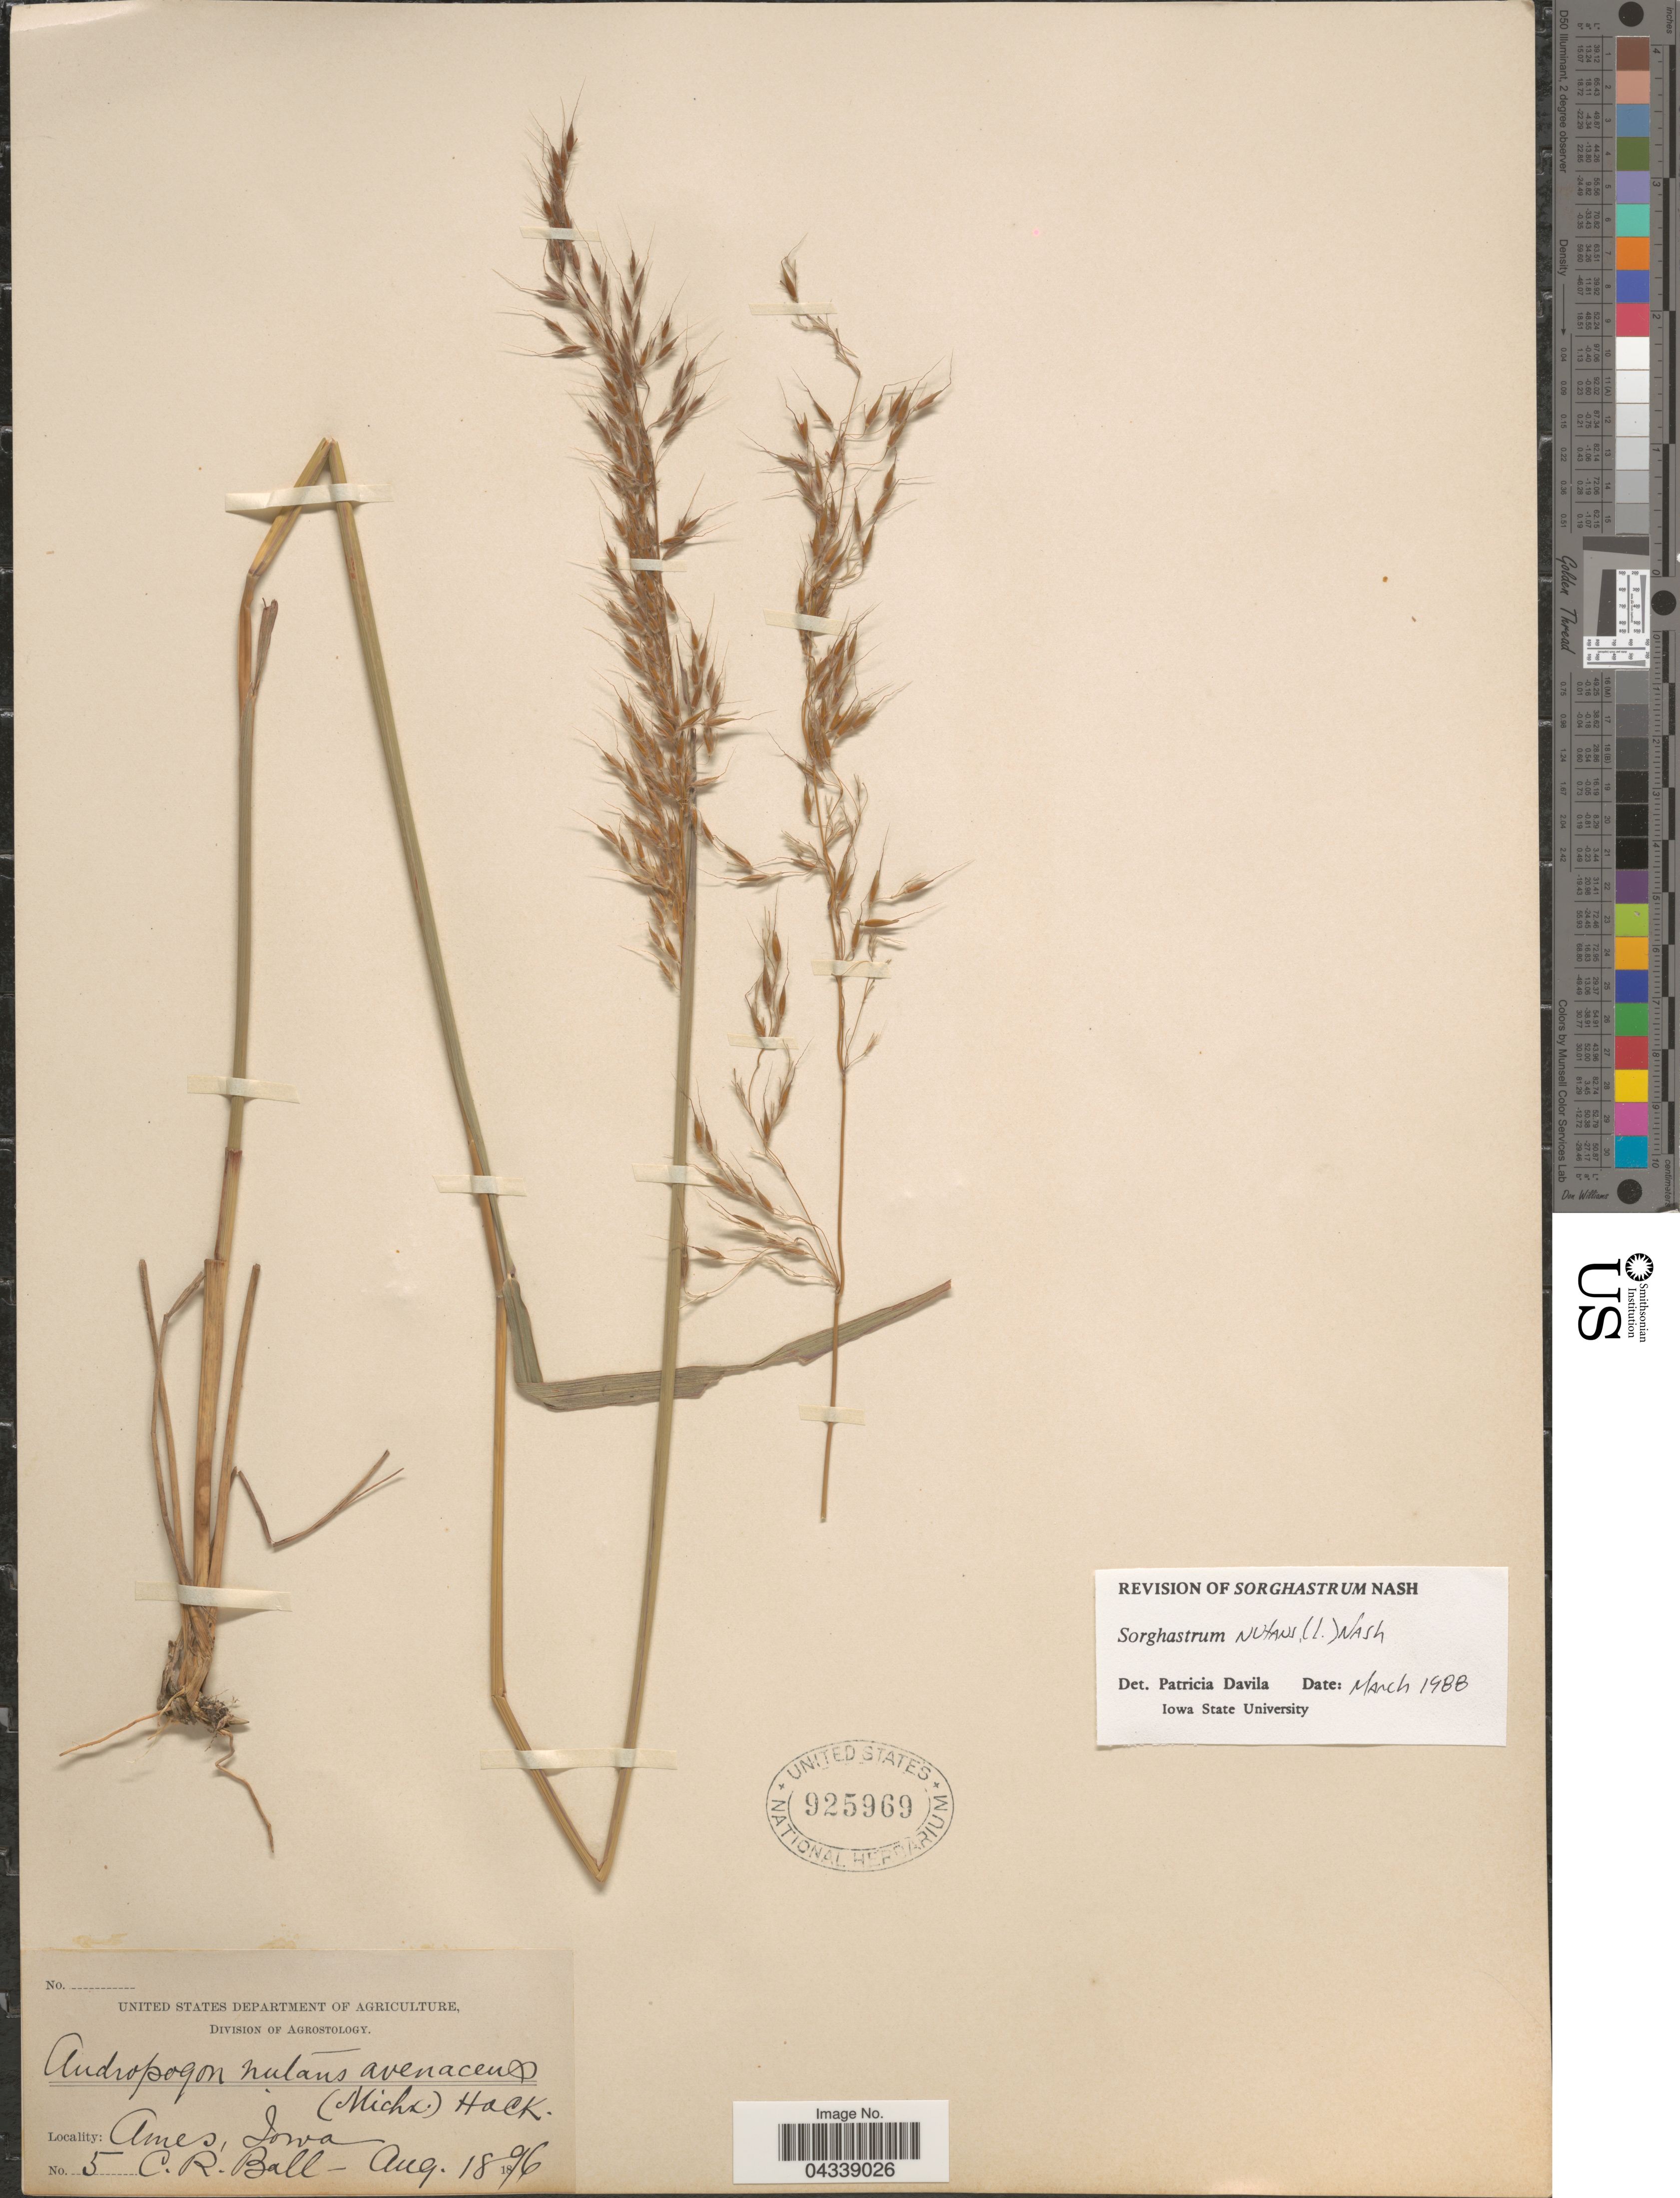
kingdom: Plantae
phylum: Tracheophyta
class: Liliopsida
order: Poales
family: Poaceae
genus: Sorghastrum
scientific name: Sorghastrum nutans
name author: (L.) Nash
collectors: C. R. Ball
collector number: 5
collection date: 1896-08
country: United States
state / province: Iowa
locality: Ames.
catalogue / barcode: US 925969